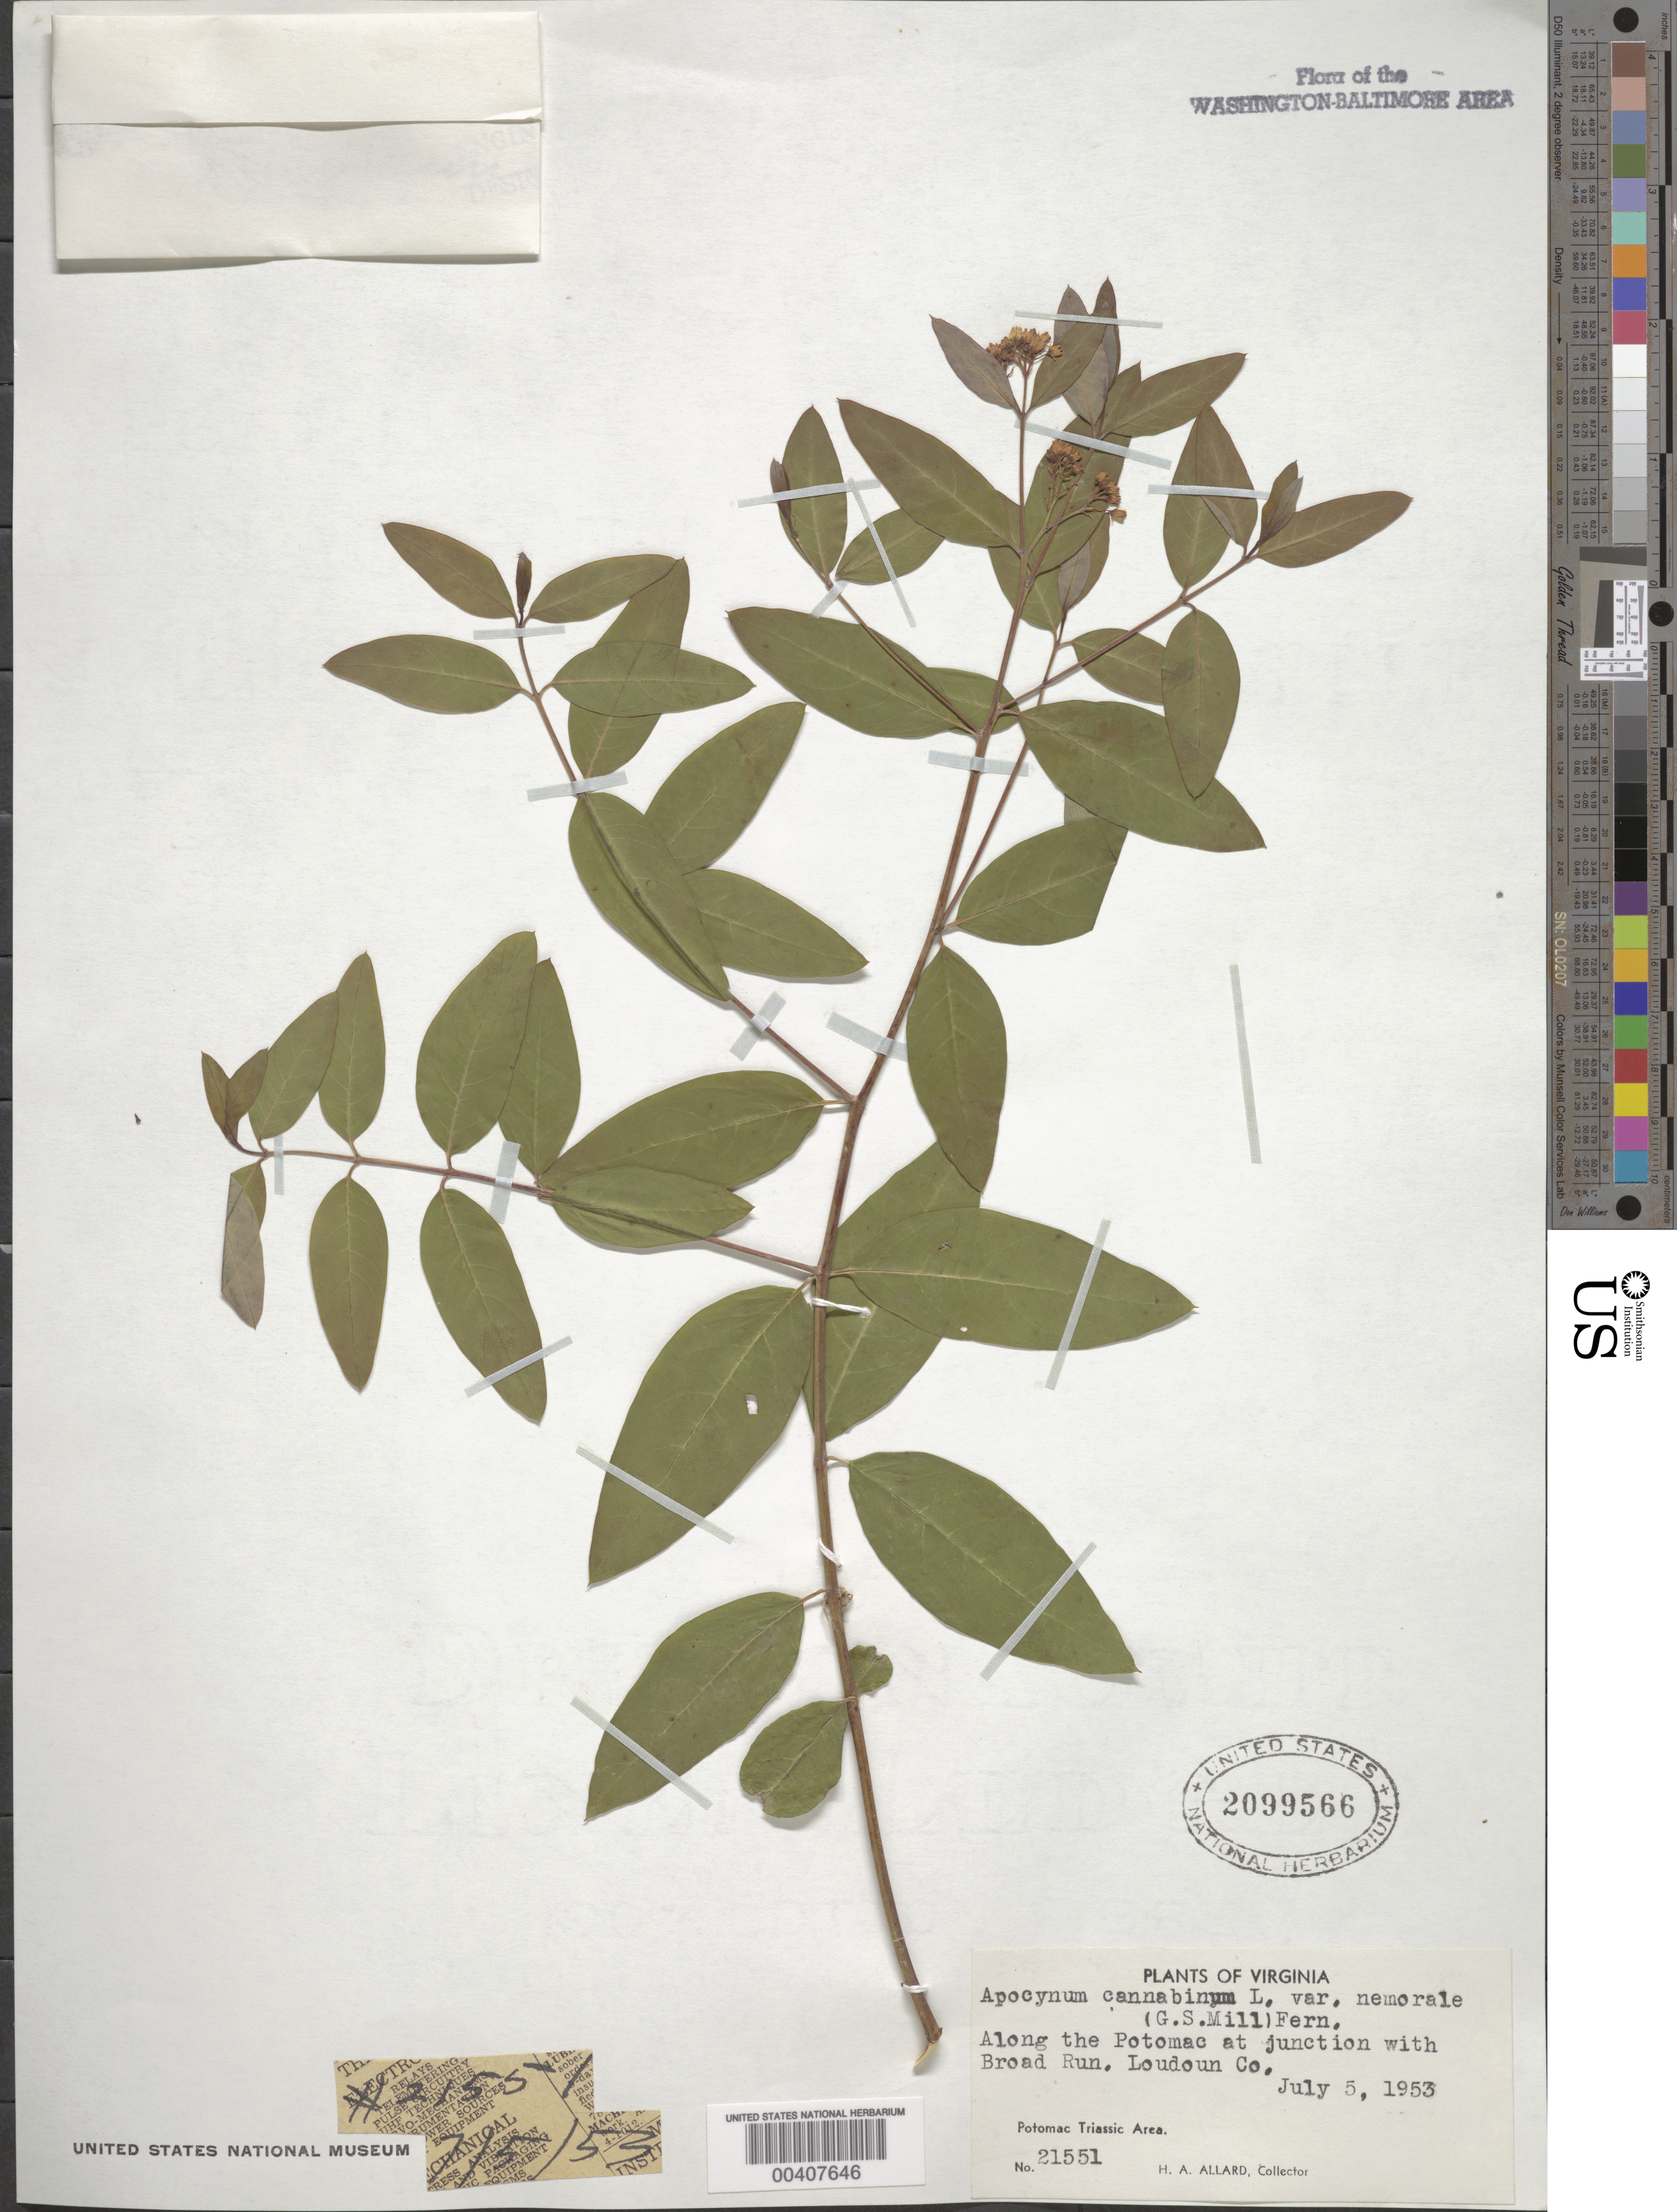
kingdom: Plantae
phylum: Tracheophyta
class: Magnoliopsida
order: Gentianales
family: Apocynaceae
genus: Apocynum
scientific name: Apocynum cannabinum var. nemorale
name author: (G.S. Mill.) Fernald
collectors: H. A. Allard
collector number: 21551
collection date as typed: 05 Jul 1953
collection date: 1953-07-05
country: United States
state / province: Virginia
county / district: Loudoun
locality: Potomac River, junction with Broad Run C. & O. Canal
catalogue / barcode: US 2099566